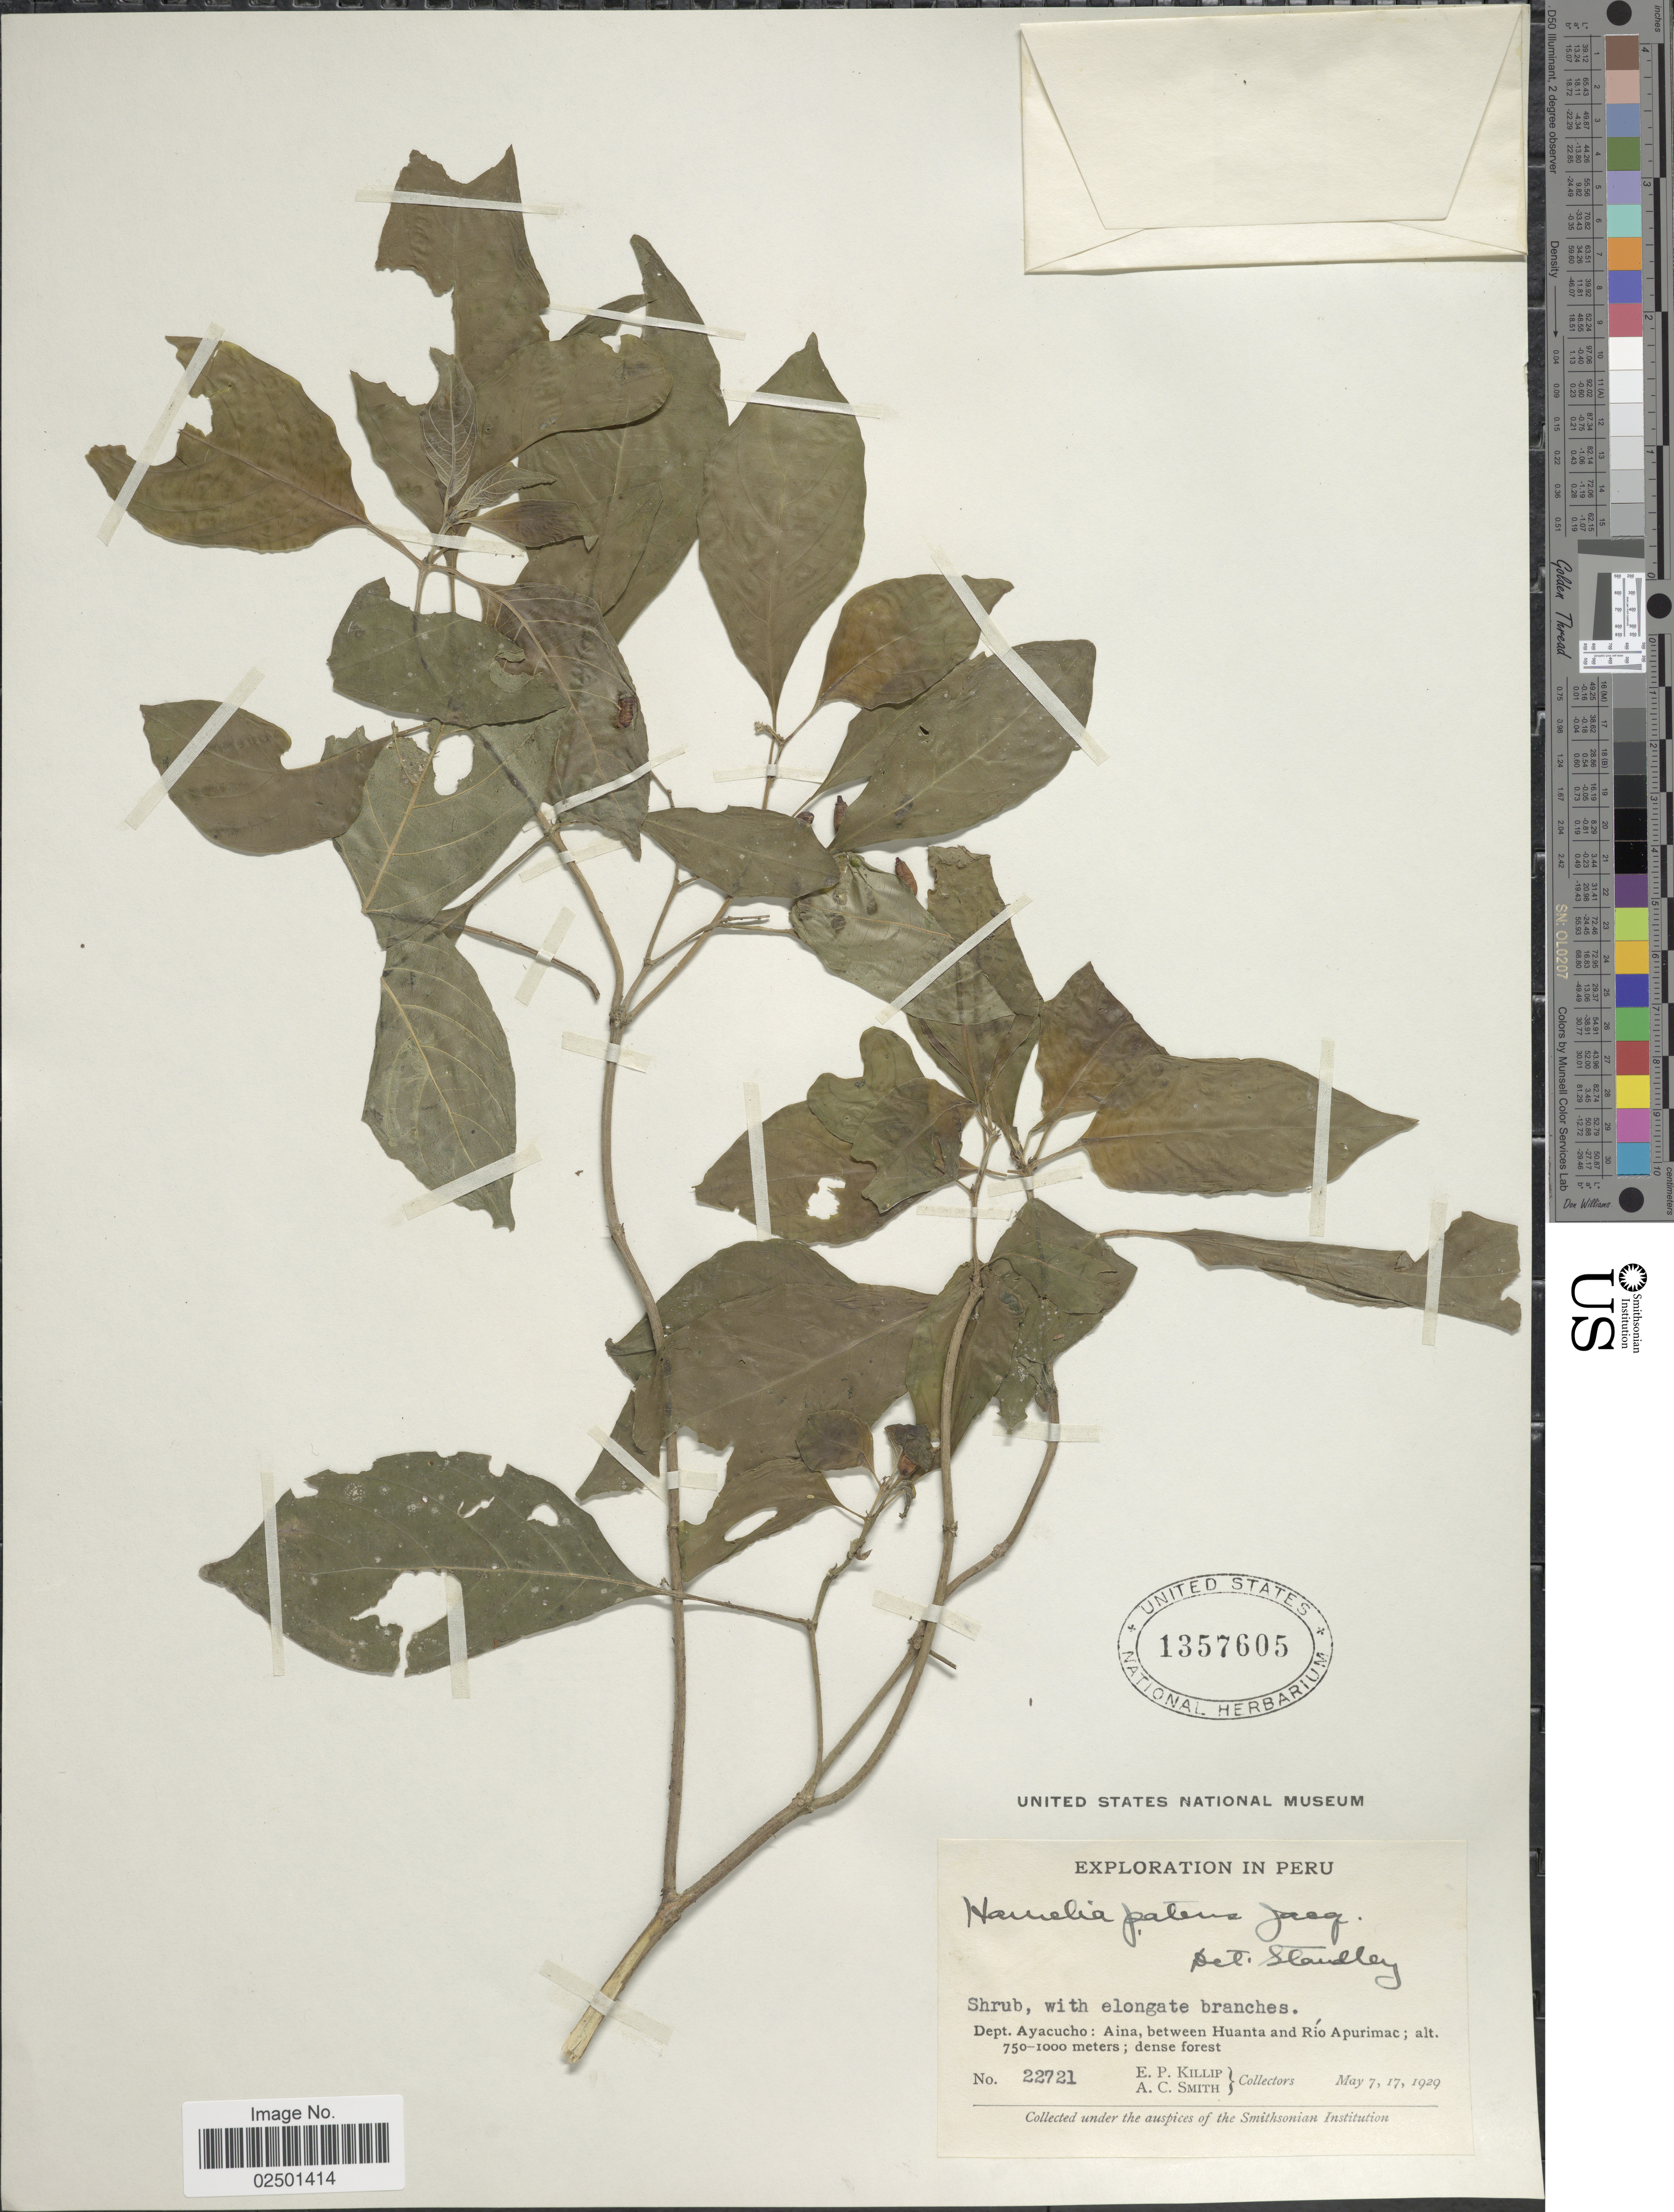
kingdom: Plantae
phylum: Tracheophyta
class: Magnoliopsida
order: Gentianales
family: Rubiaceae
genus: Hamelia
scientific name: Hamelia patens var. patens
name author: Jacq.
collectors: E. P. Killip & A. C. Smith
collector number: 22721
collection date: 1929-05-07/1929-05-17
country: Peru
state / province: Ayacucho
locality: Dept. Ayacucho: Aina, between Huanta and Rio Apurimac.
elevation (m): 750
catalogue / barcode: US 1357605